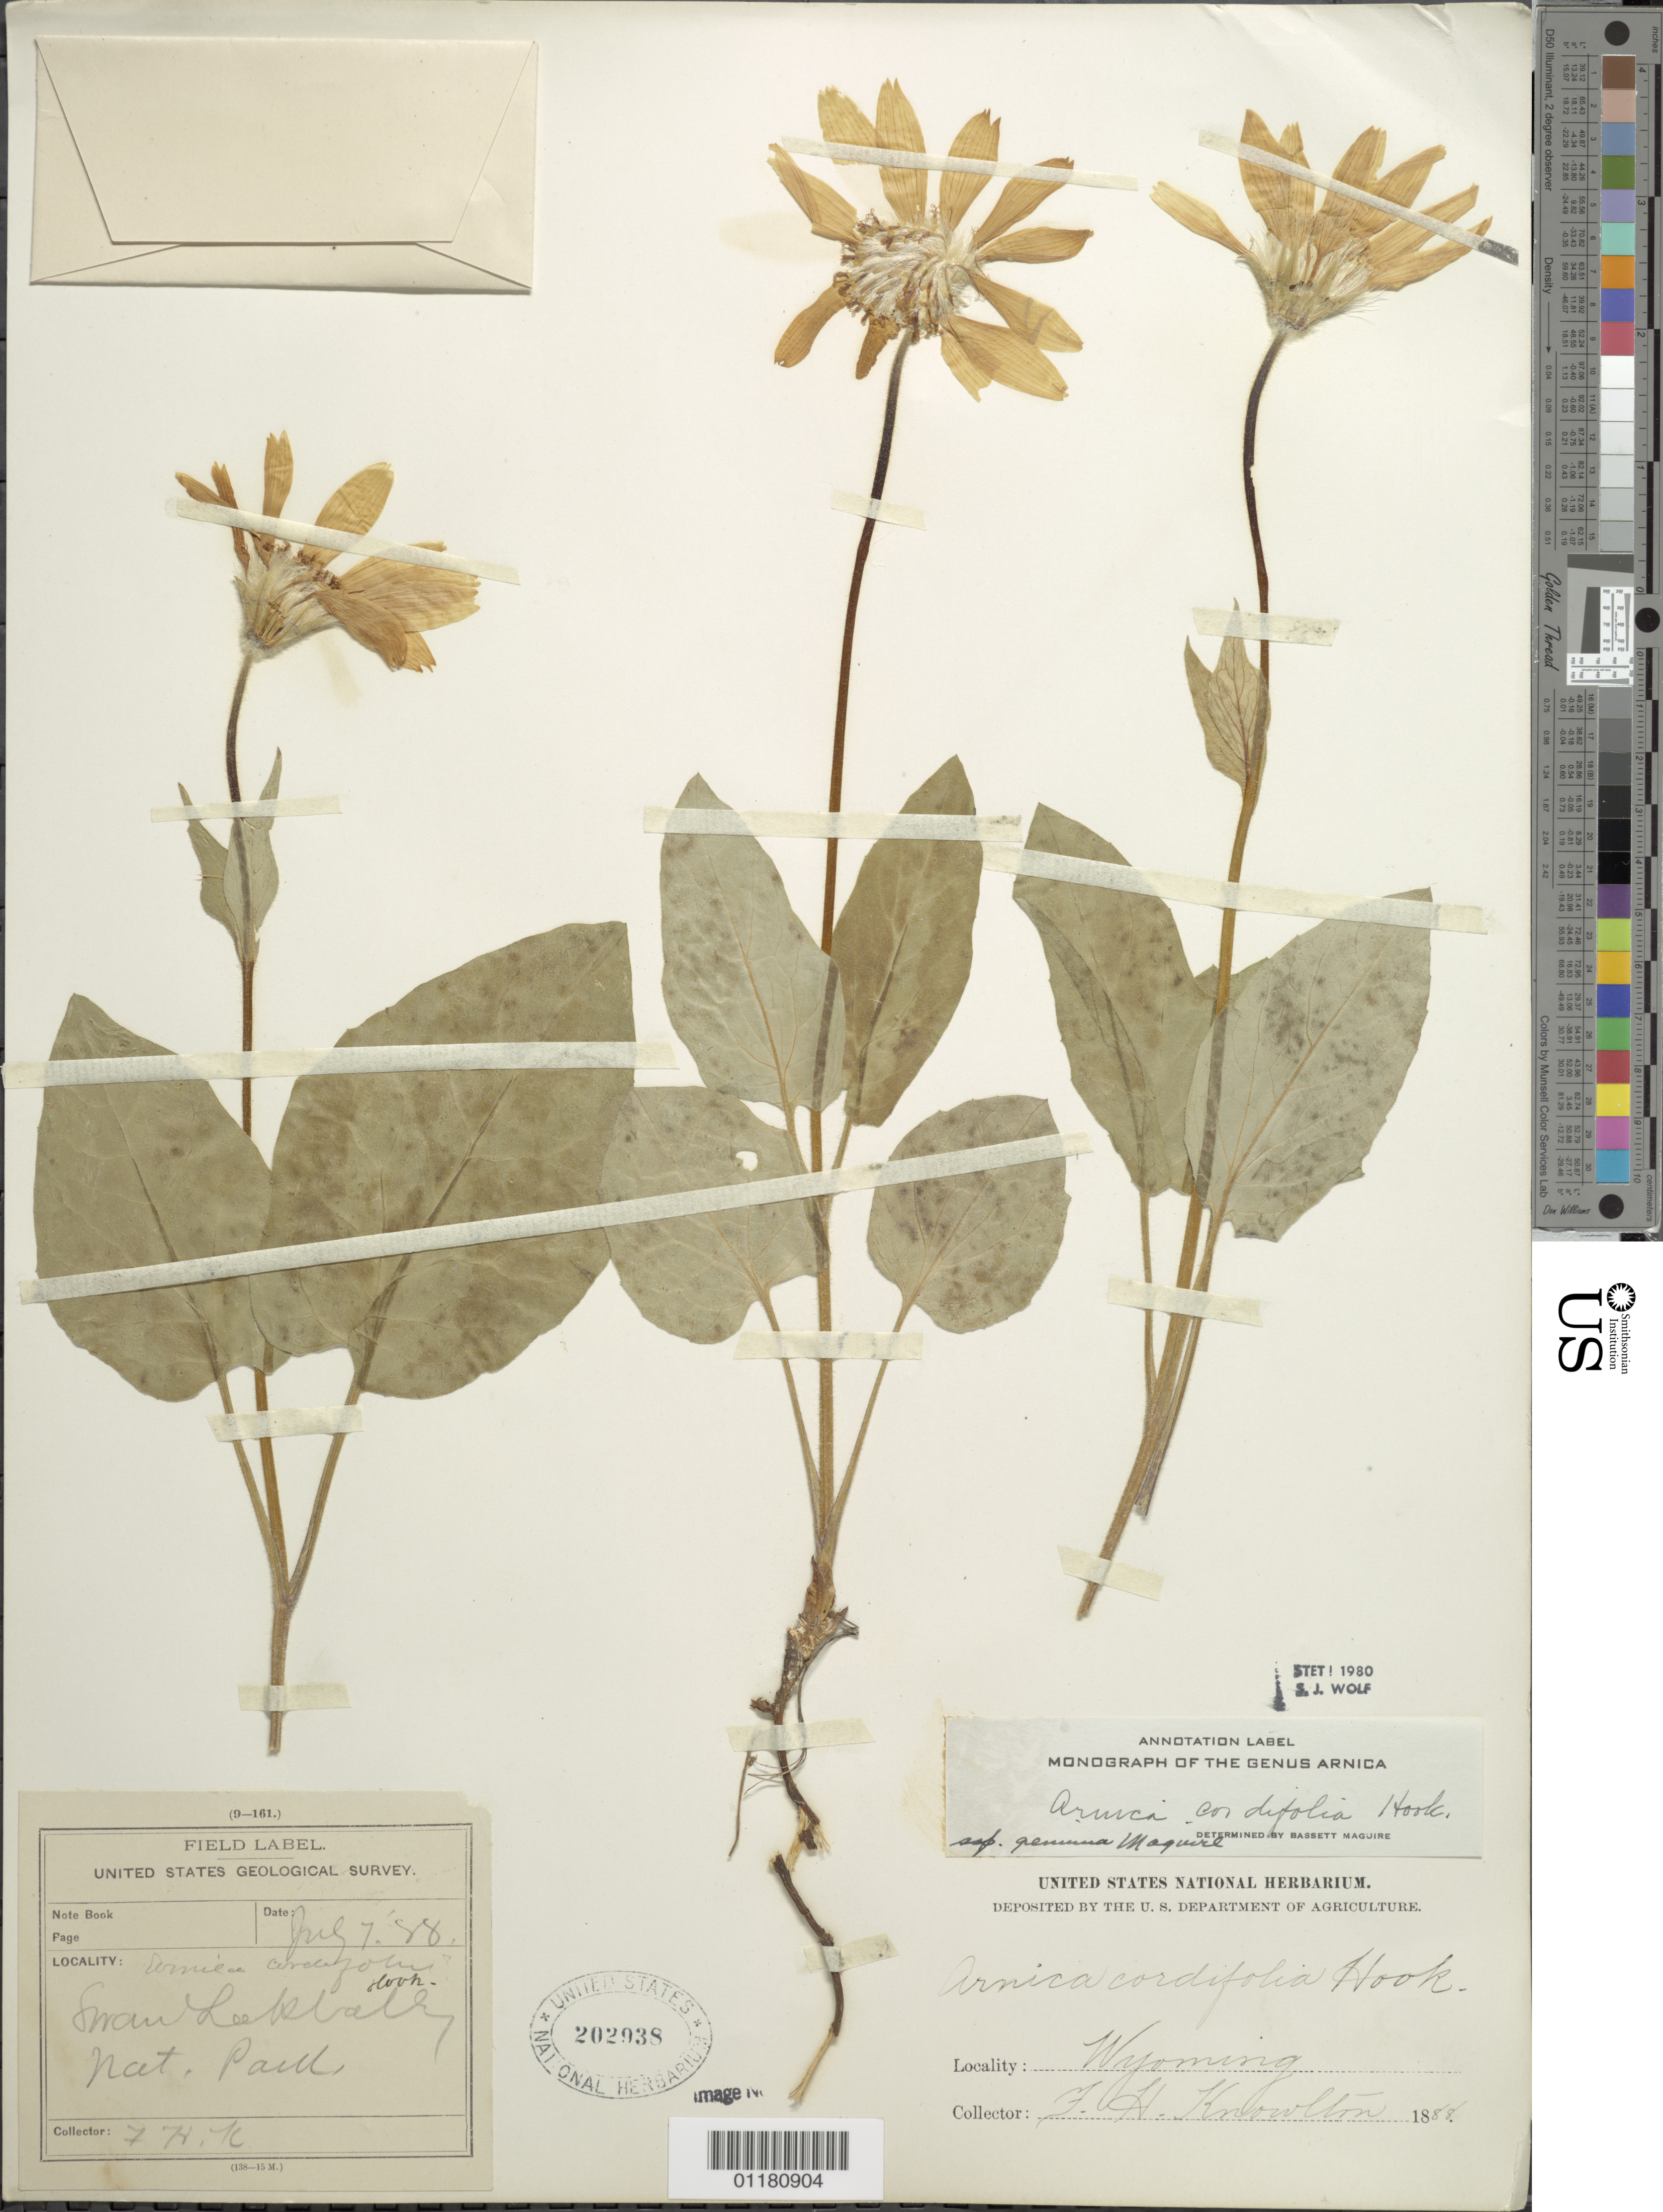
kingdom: Plantae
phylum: Tracheophyta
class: Magnoliopsida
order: Asterales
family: Asteraceae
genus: Arnica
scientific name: Arnica cordifolia subsp. genuina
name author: Maguire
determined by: Maguire, Bassett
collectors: F. H. Knowlton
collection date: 1888-07-07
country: United States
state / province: Wyoming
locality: Swan Lake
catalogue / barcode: US 202938